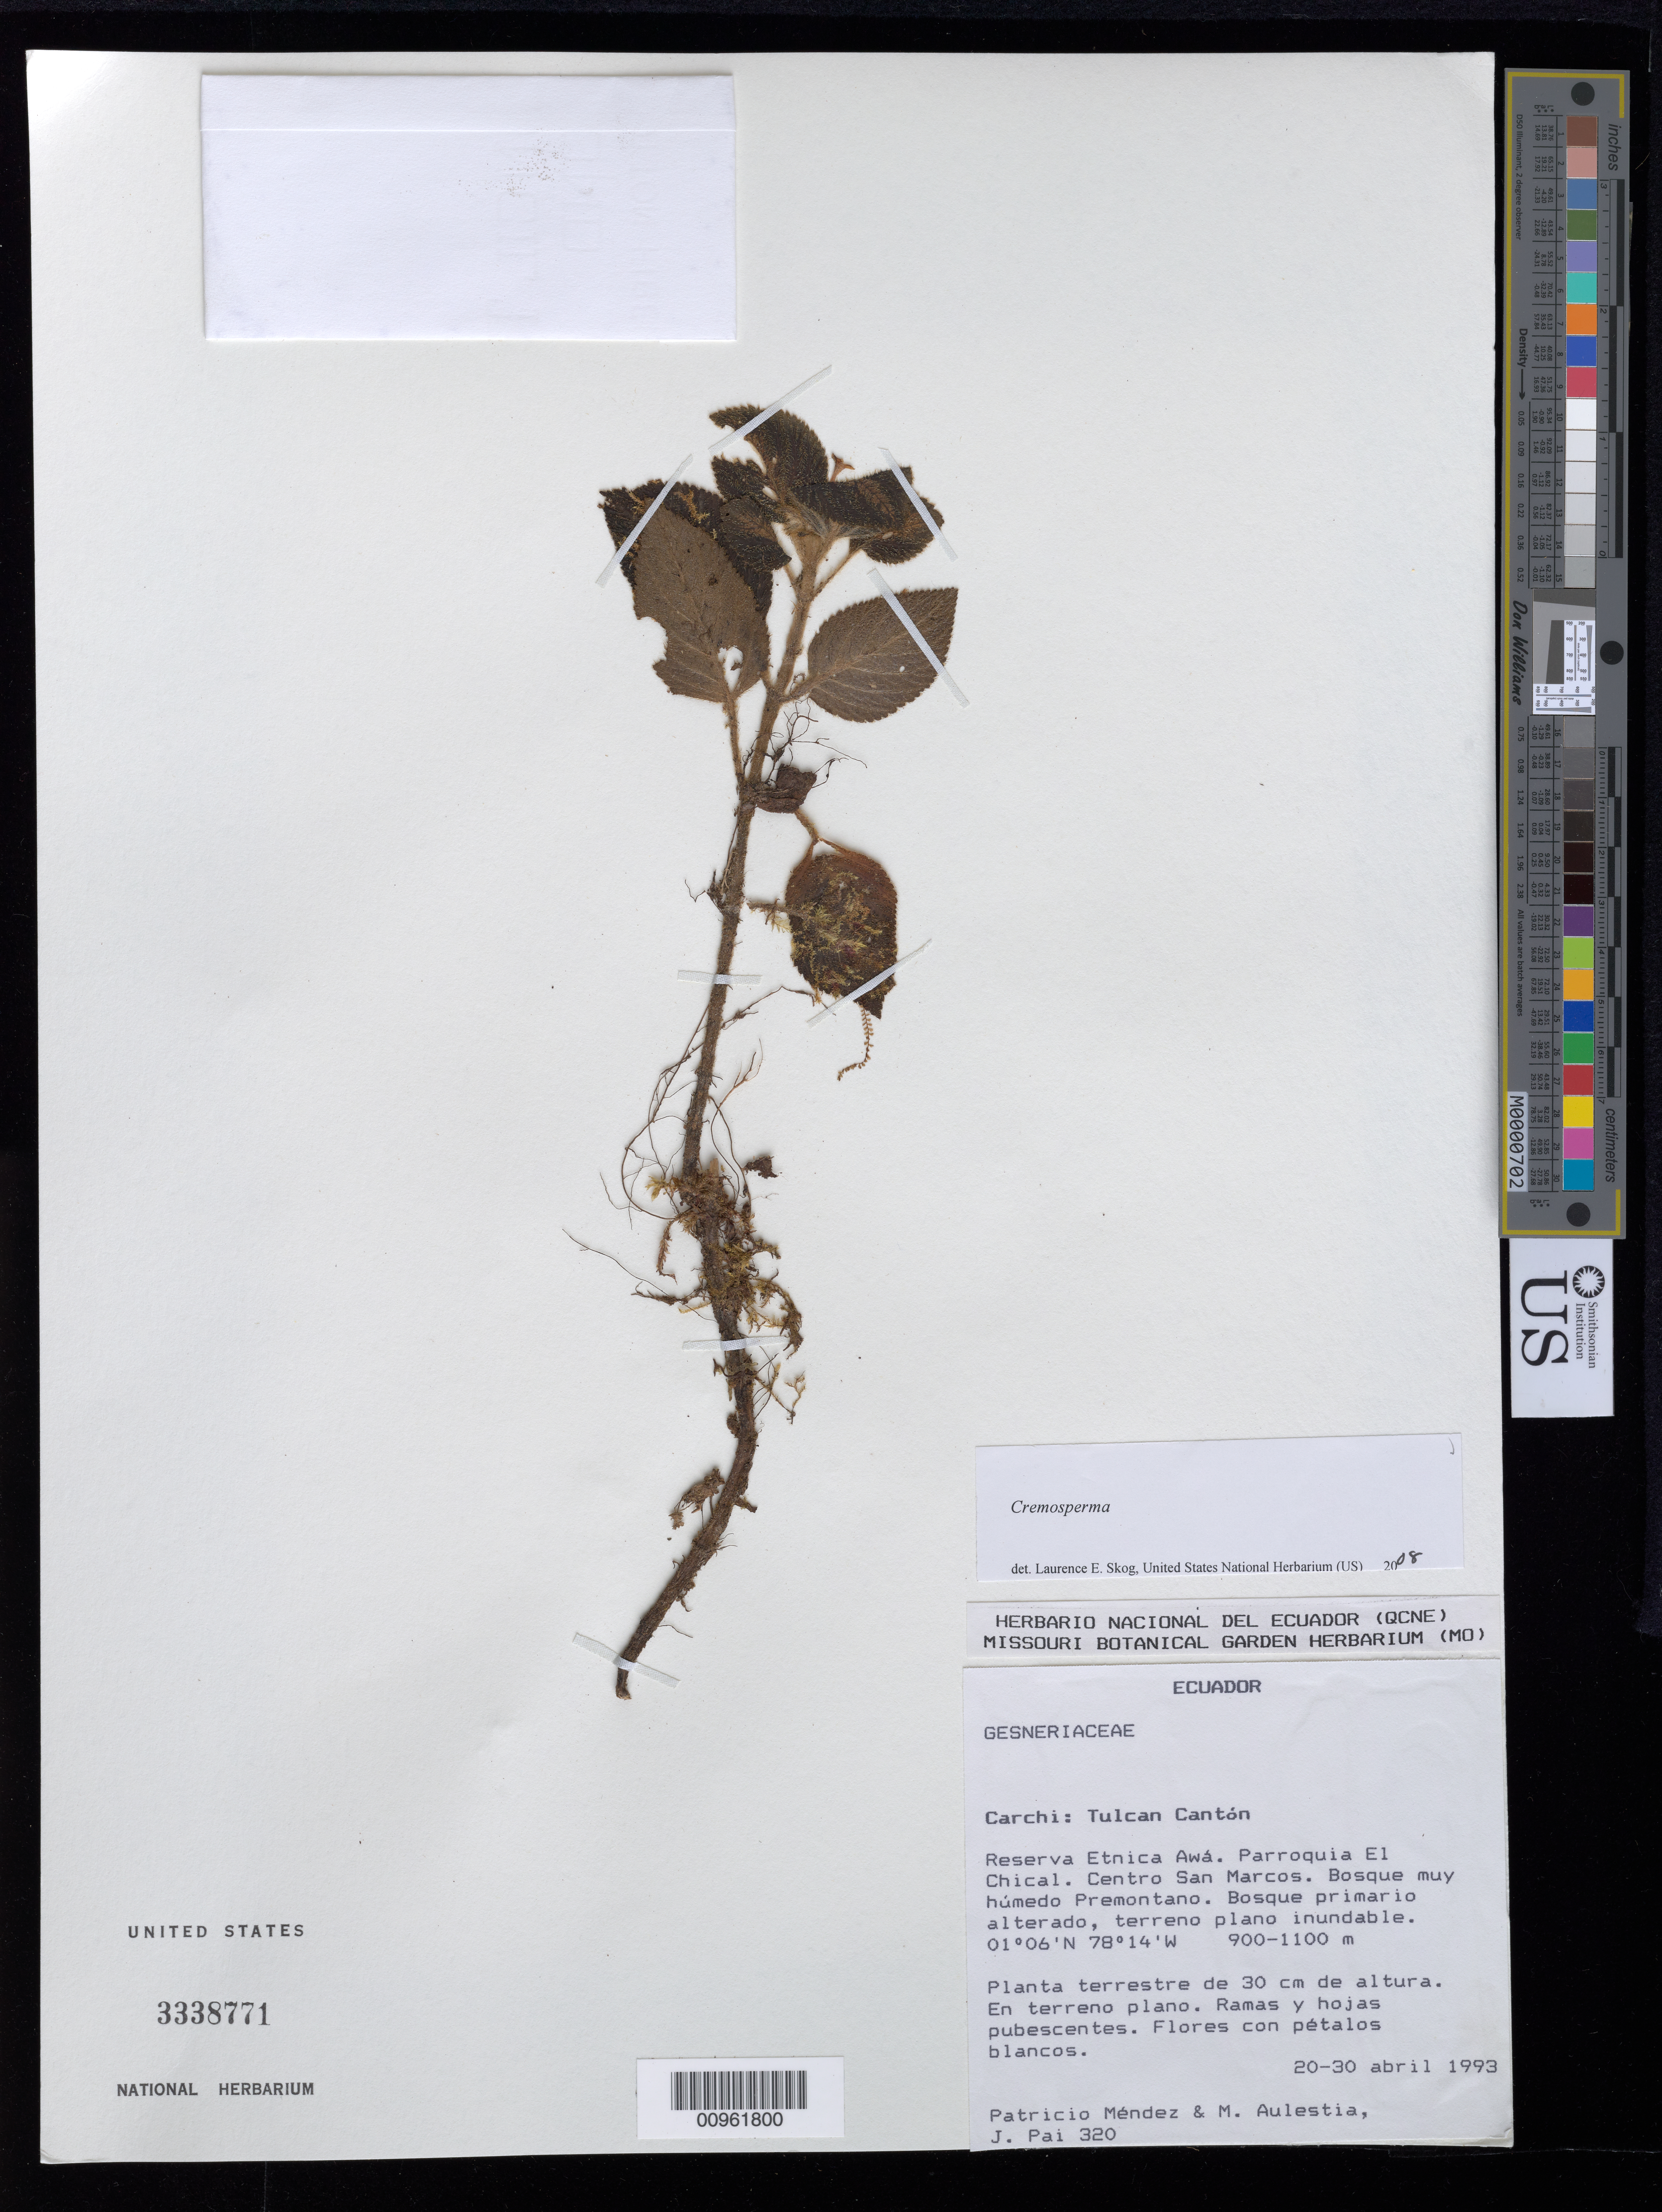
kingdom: Plantae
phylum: Tracheophyta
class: Magnoliopsida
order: Lamiales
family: Gesneriaceae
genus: Cremosperma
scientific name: Cremosperma sp.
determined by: Skog, Laurence E.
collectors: P. Méndez, M. Aulestia & J. Pai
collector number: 320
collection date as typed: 20-30 Apr 1993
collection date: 1993-04-20/1993-04-30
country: Ecuador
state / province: Carchi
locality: Carchi: Tulcan Cantón. Reserva Etnica Awá. Parroquia El Chical. Centro San Marcos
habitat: Bosque muy húmedo Premontano. Bosque primario alterado, terreno plano inundable.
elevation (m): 900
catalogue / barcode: US 3338771